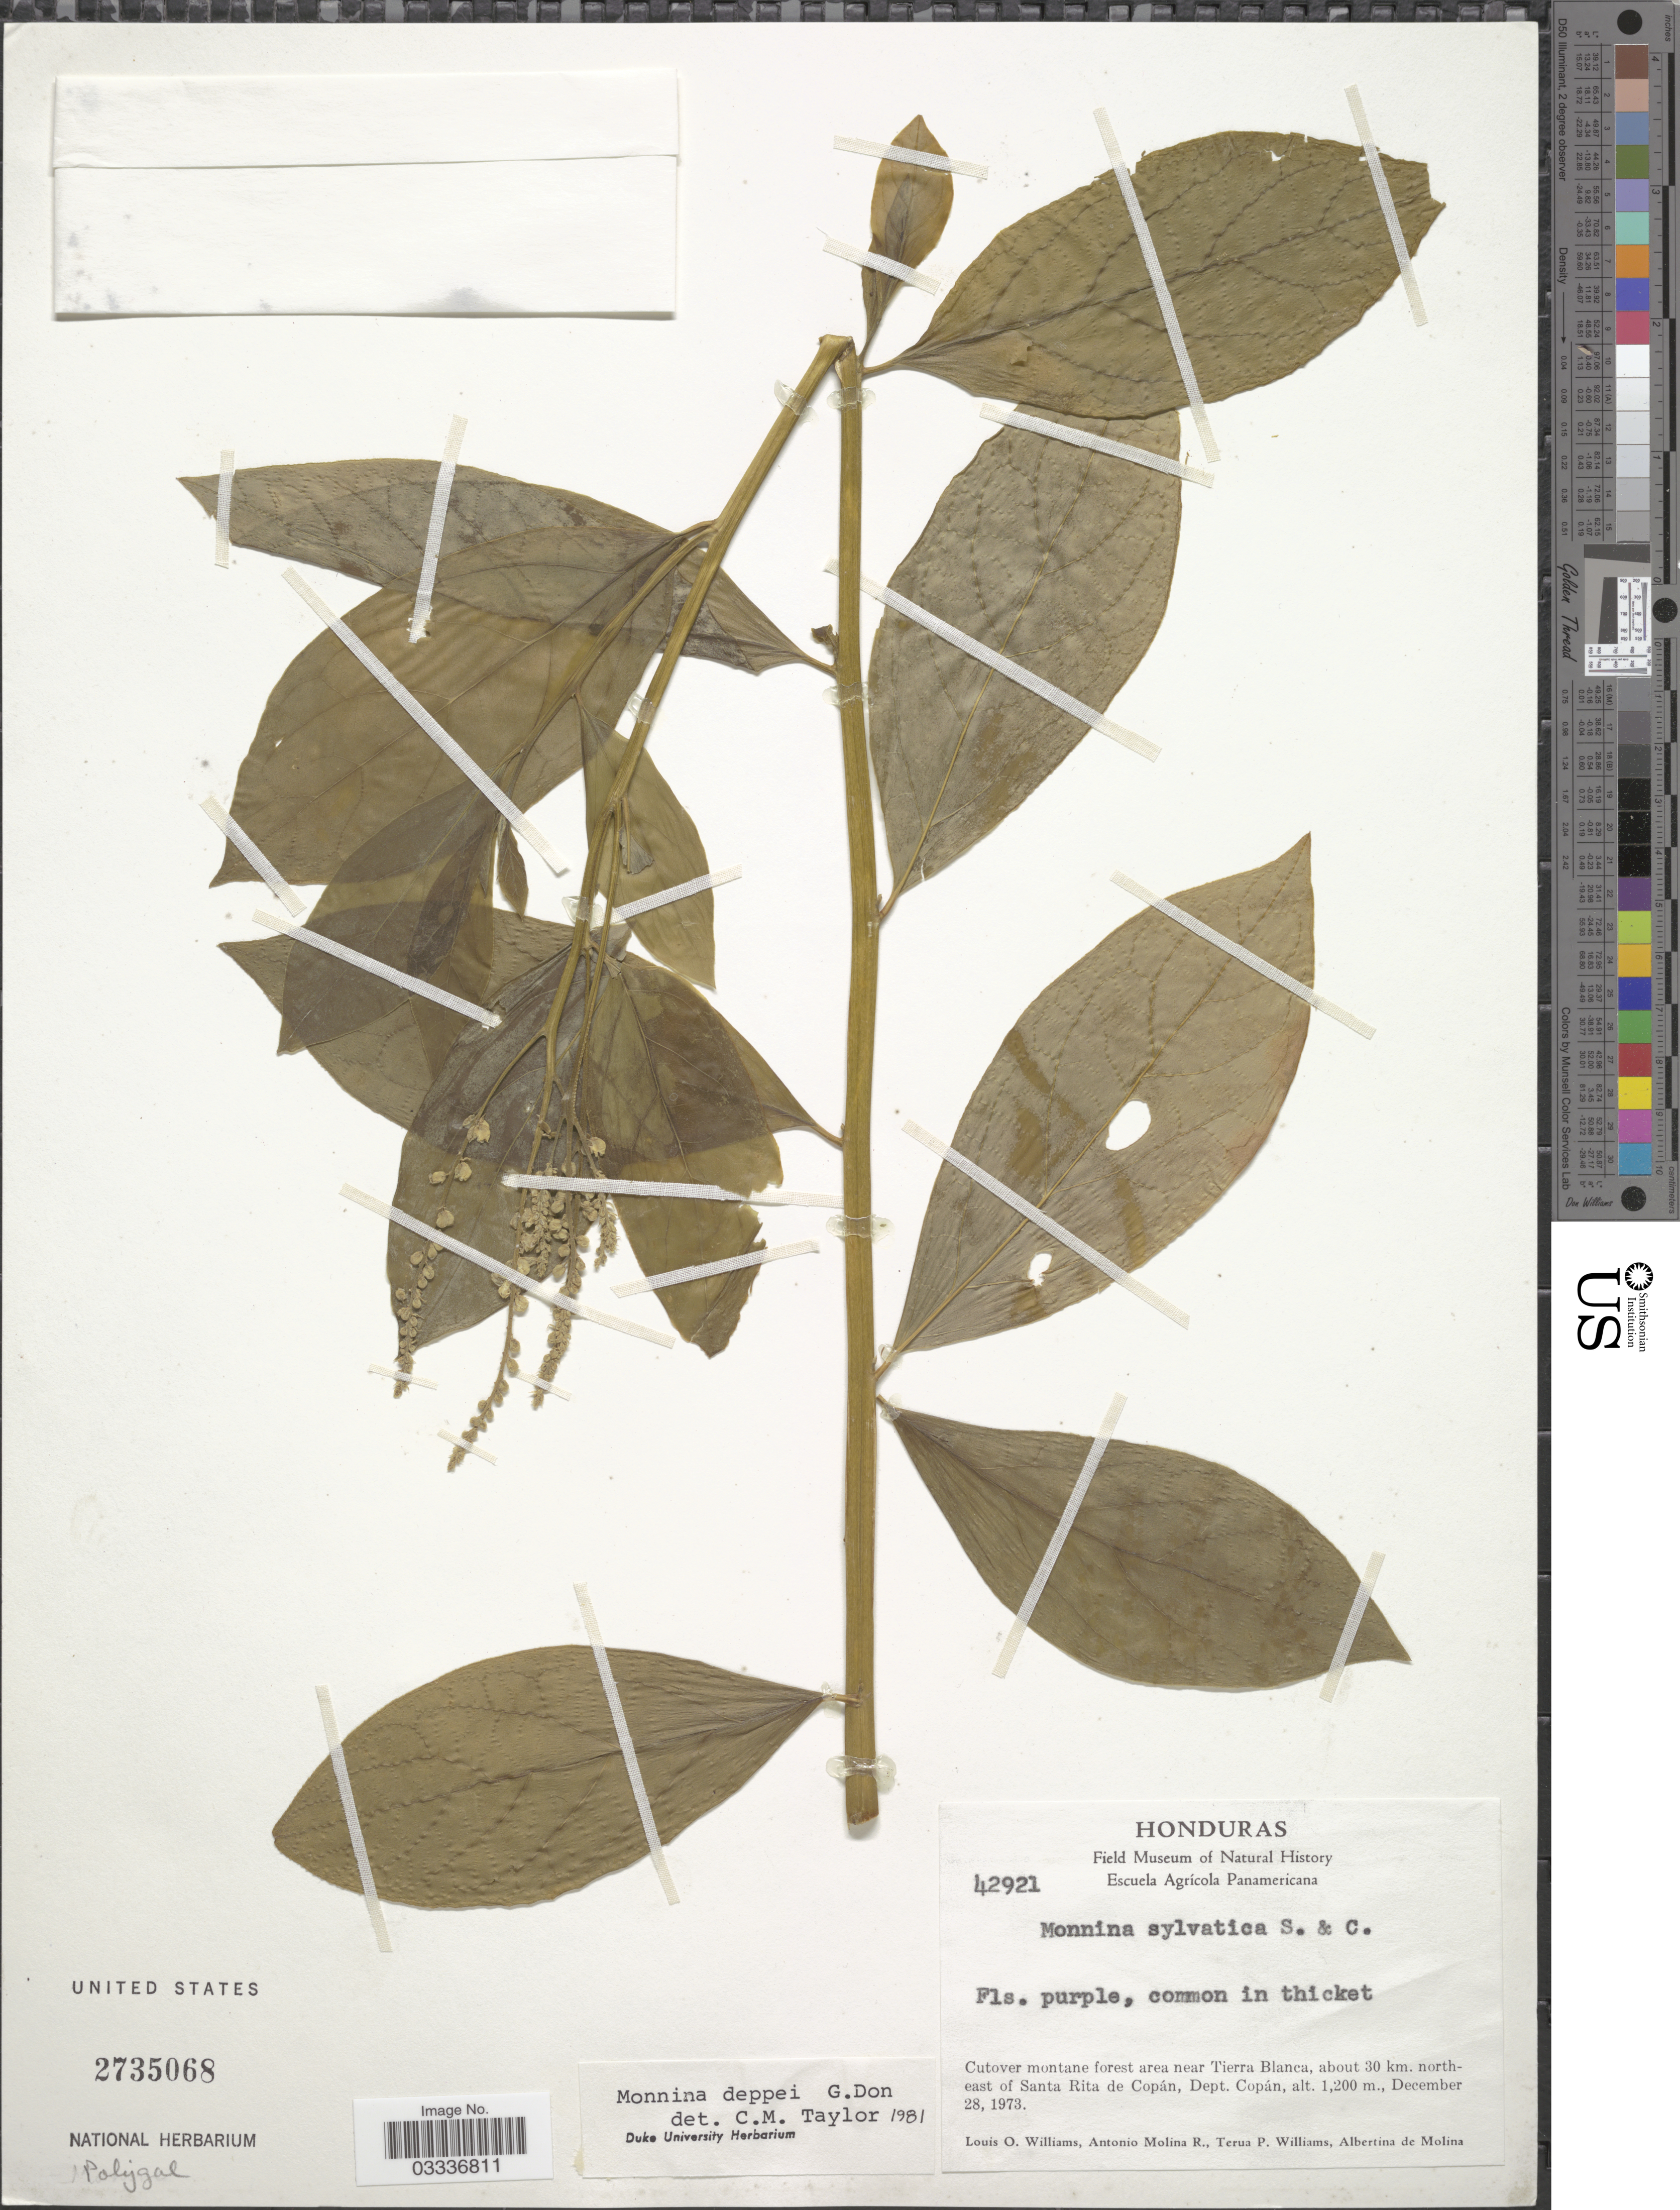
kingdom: Plantae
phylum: Tracheophyta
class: Magnoliopsida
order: Fabales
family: Polygalaceae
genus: Monnina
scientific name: Monnina deppei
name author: G. Don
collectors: L. O. Williams, A. Molina R., T. Williams & A. R. Molina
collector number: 42921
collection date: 1973-12-28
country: Honduras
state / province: Copán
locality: Area near Tierra Blanca, about 30 km. northeast of Santa Rita de Copán, Dept. Copán.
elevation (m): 1200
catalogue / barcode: US 2735068